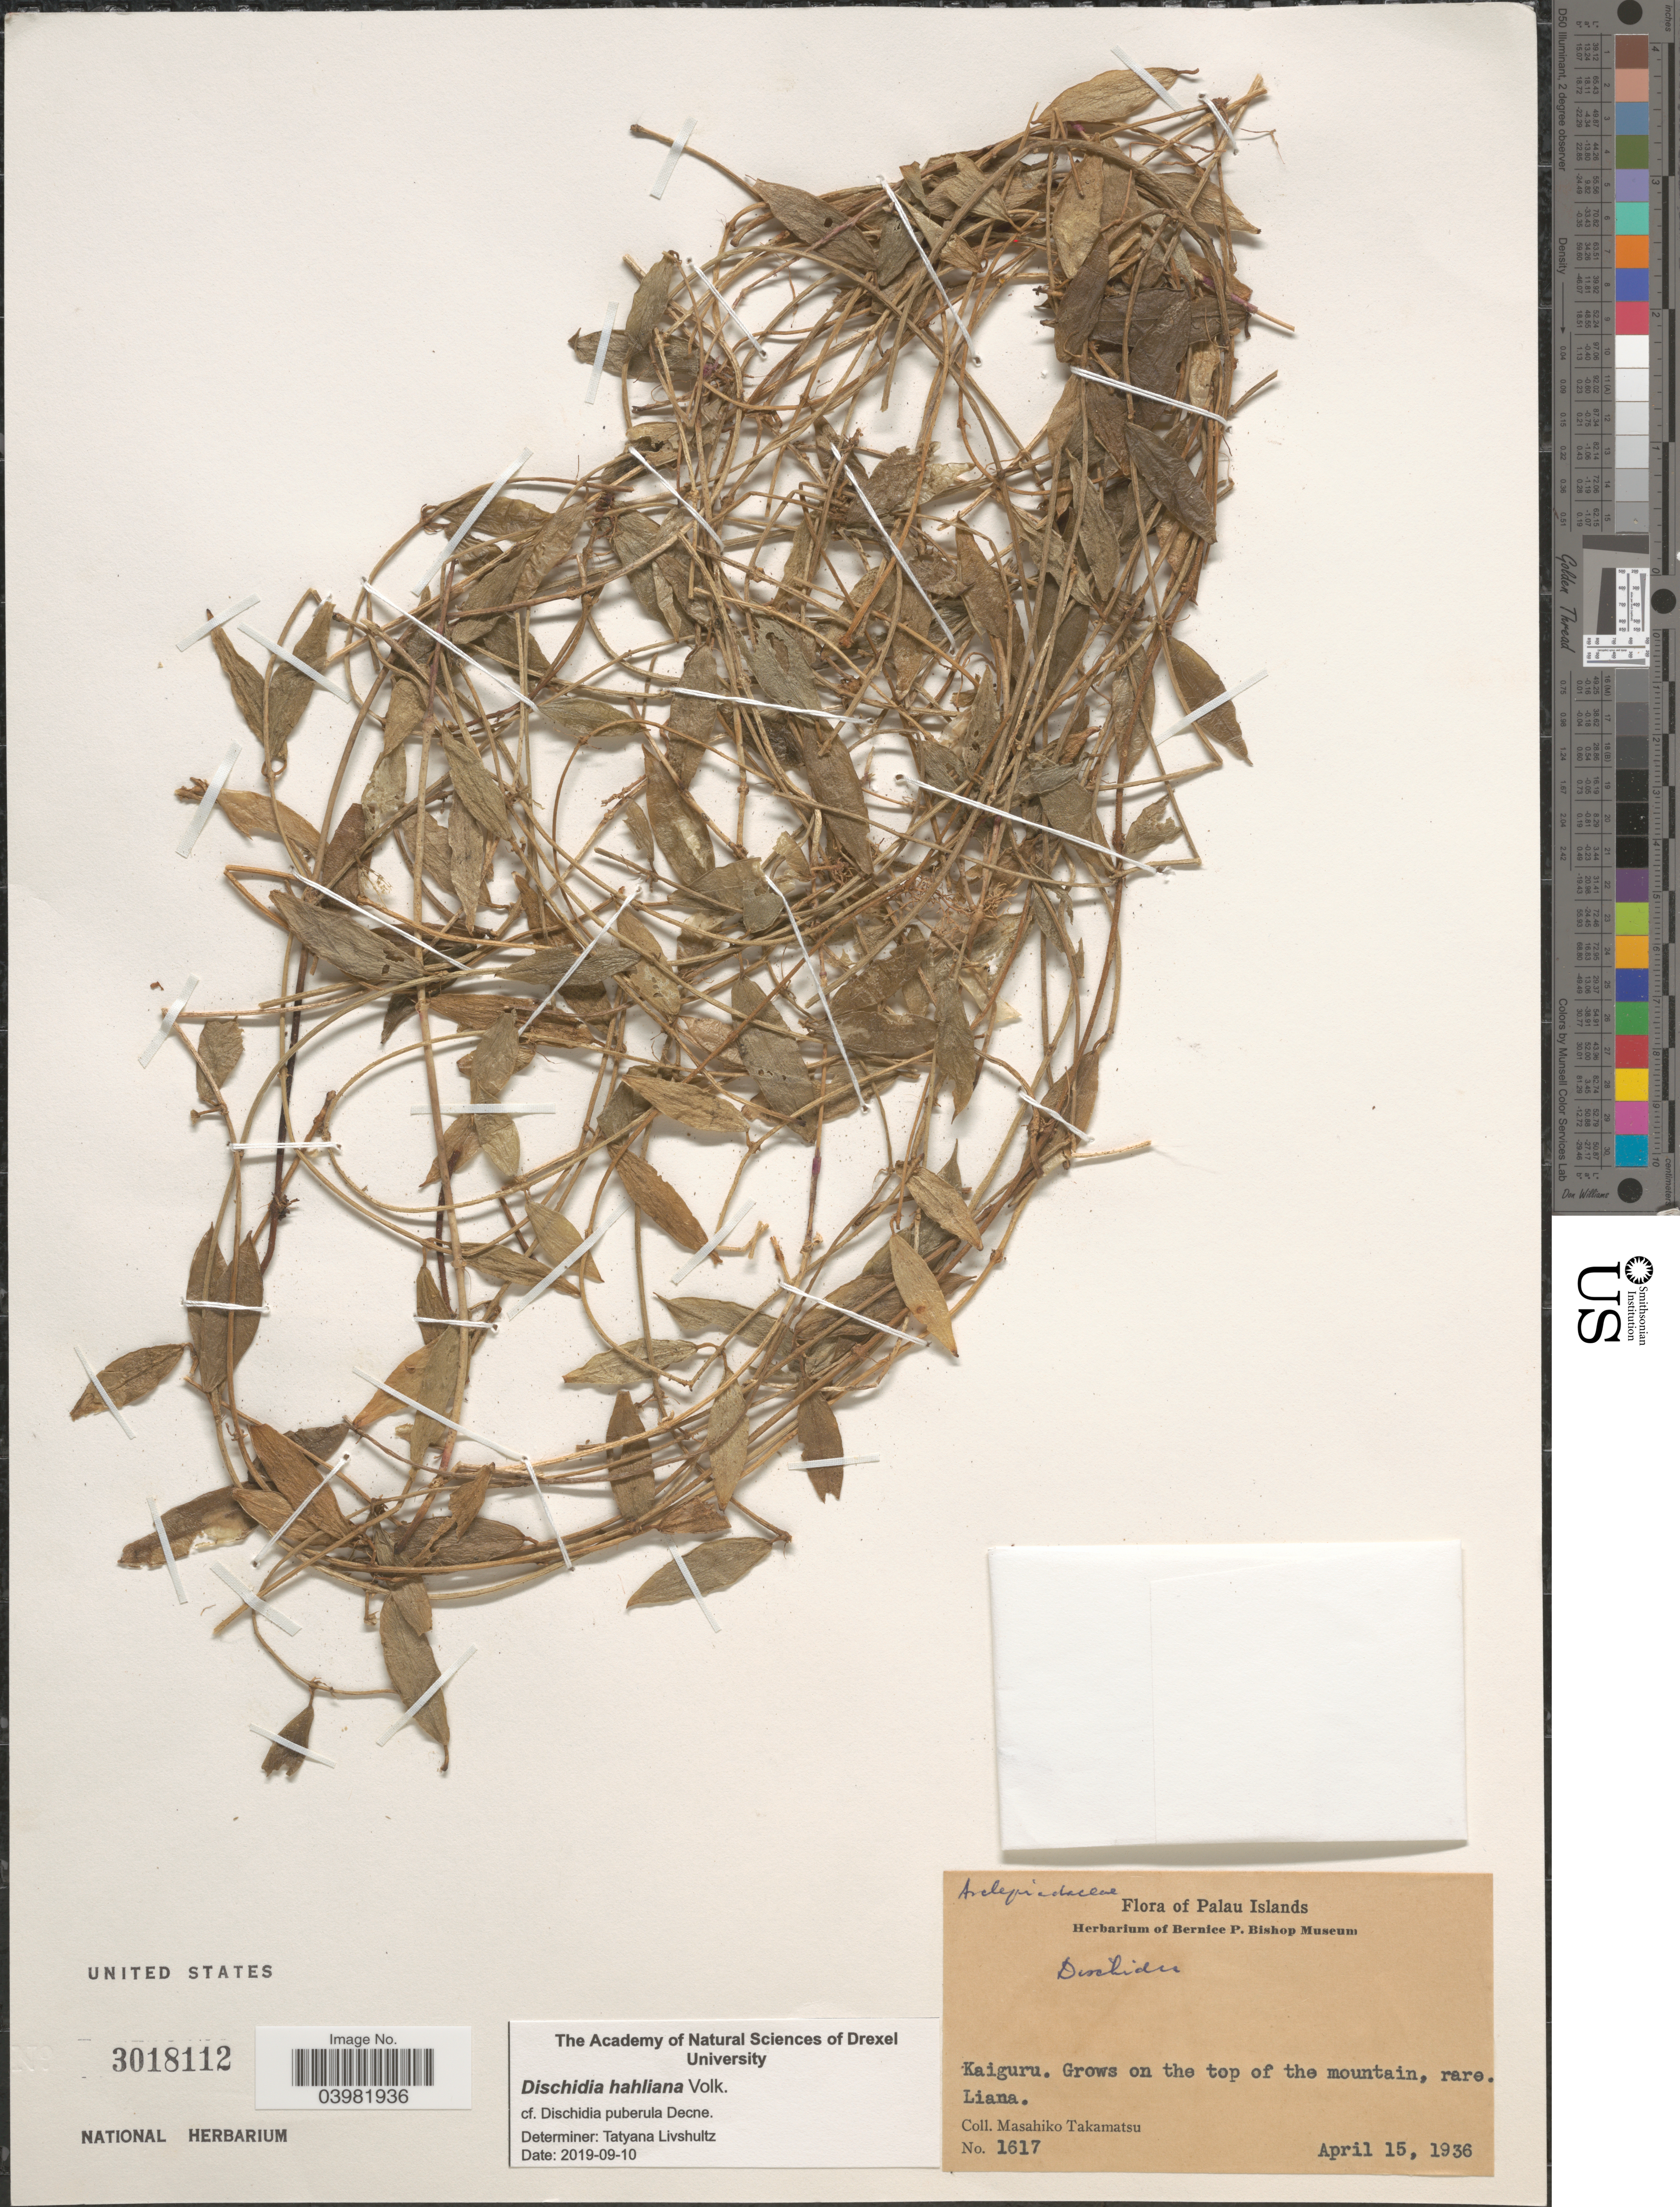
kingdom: Plantae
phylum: Tracheophyta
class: Magnoliopsida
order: Gentianales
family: Apocynaceae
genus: Dischidia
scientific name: Dischidia hahliana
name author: Volkens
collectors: M. Takamatsu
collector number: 1617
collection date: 1936-04-15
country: Palau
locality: Palau Islands. Kaiguru. On the top of the mountain.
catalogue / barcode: US 3018112